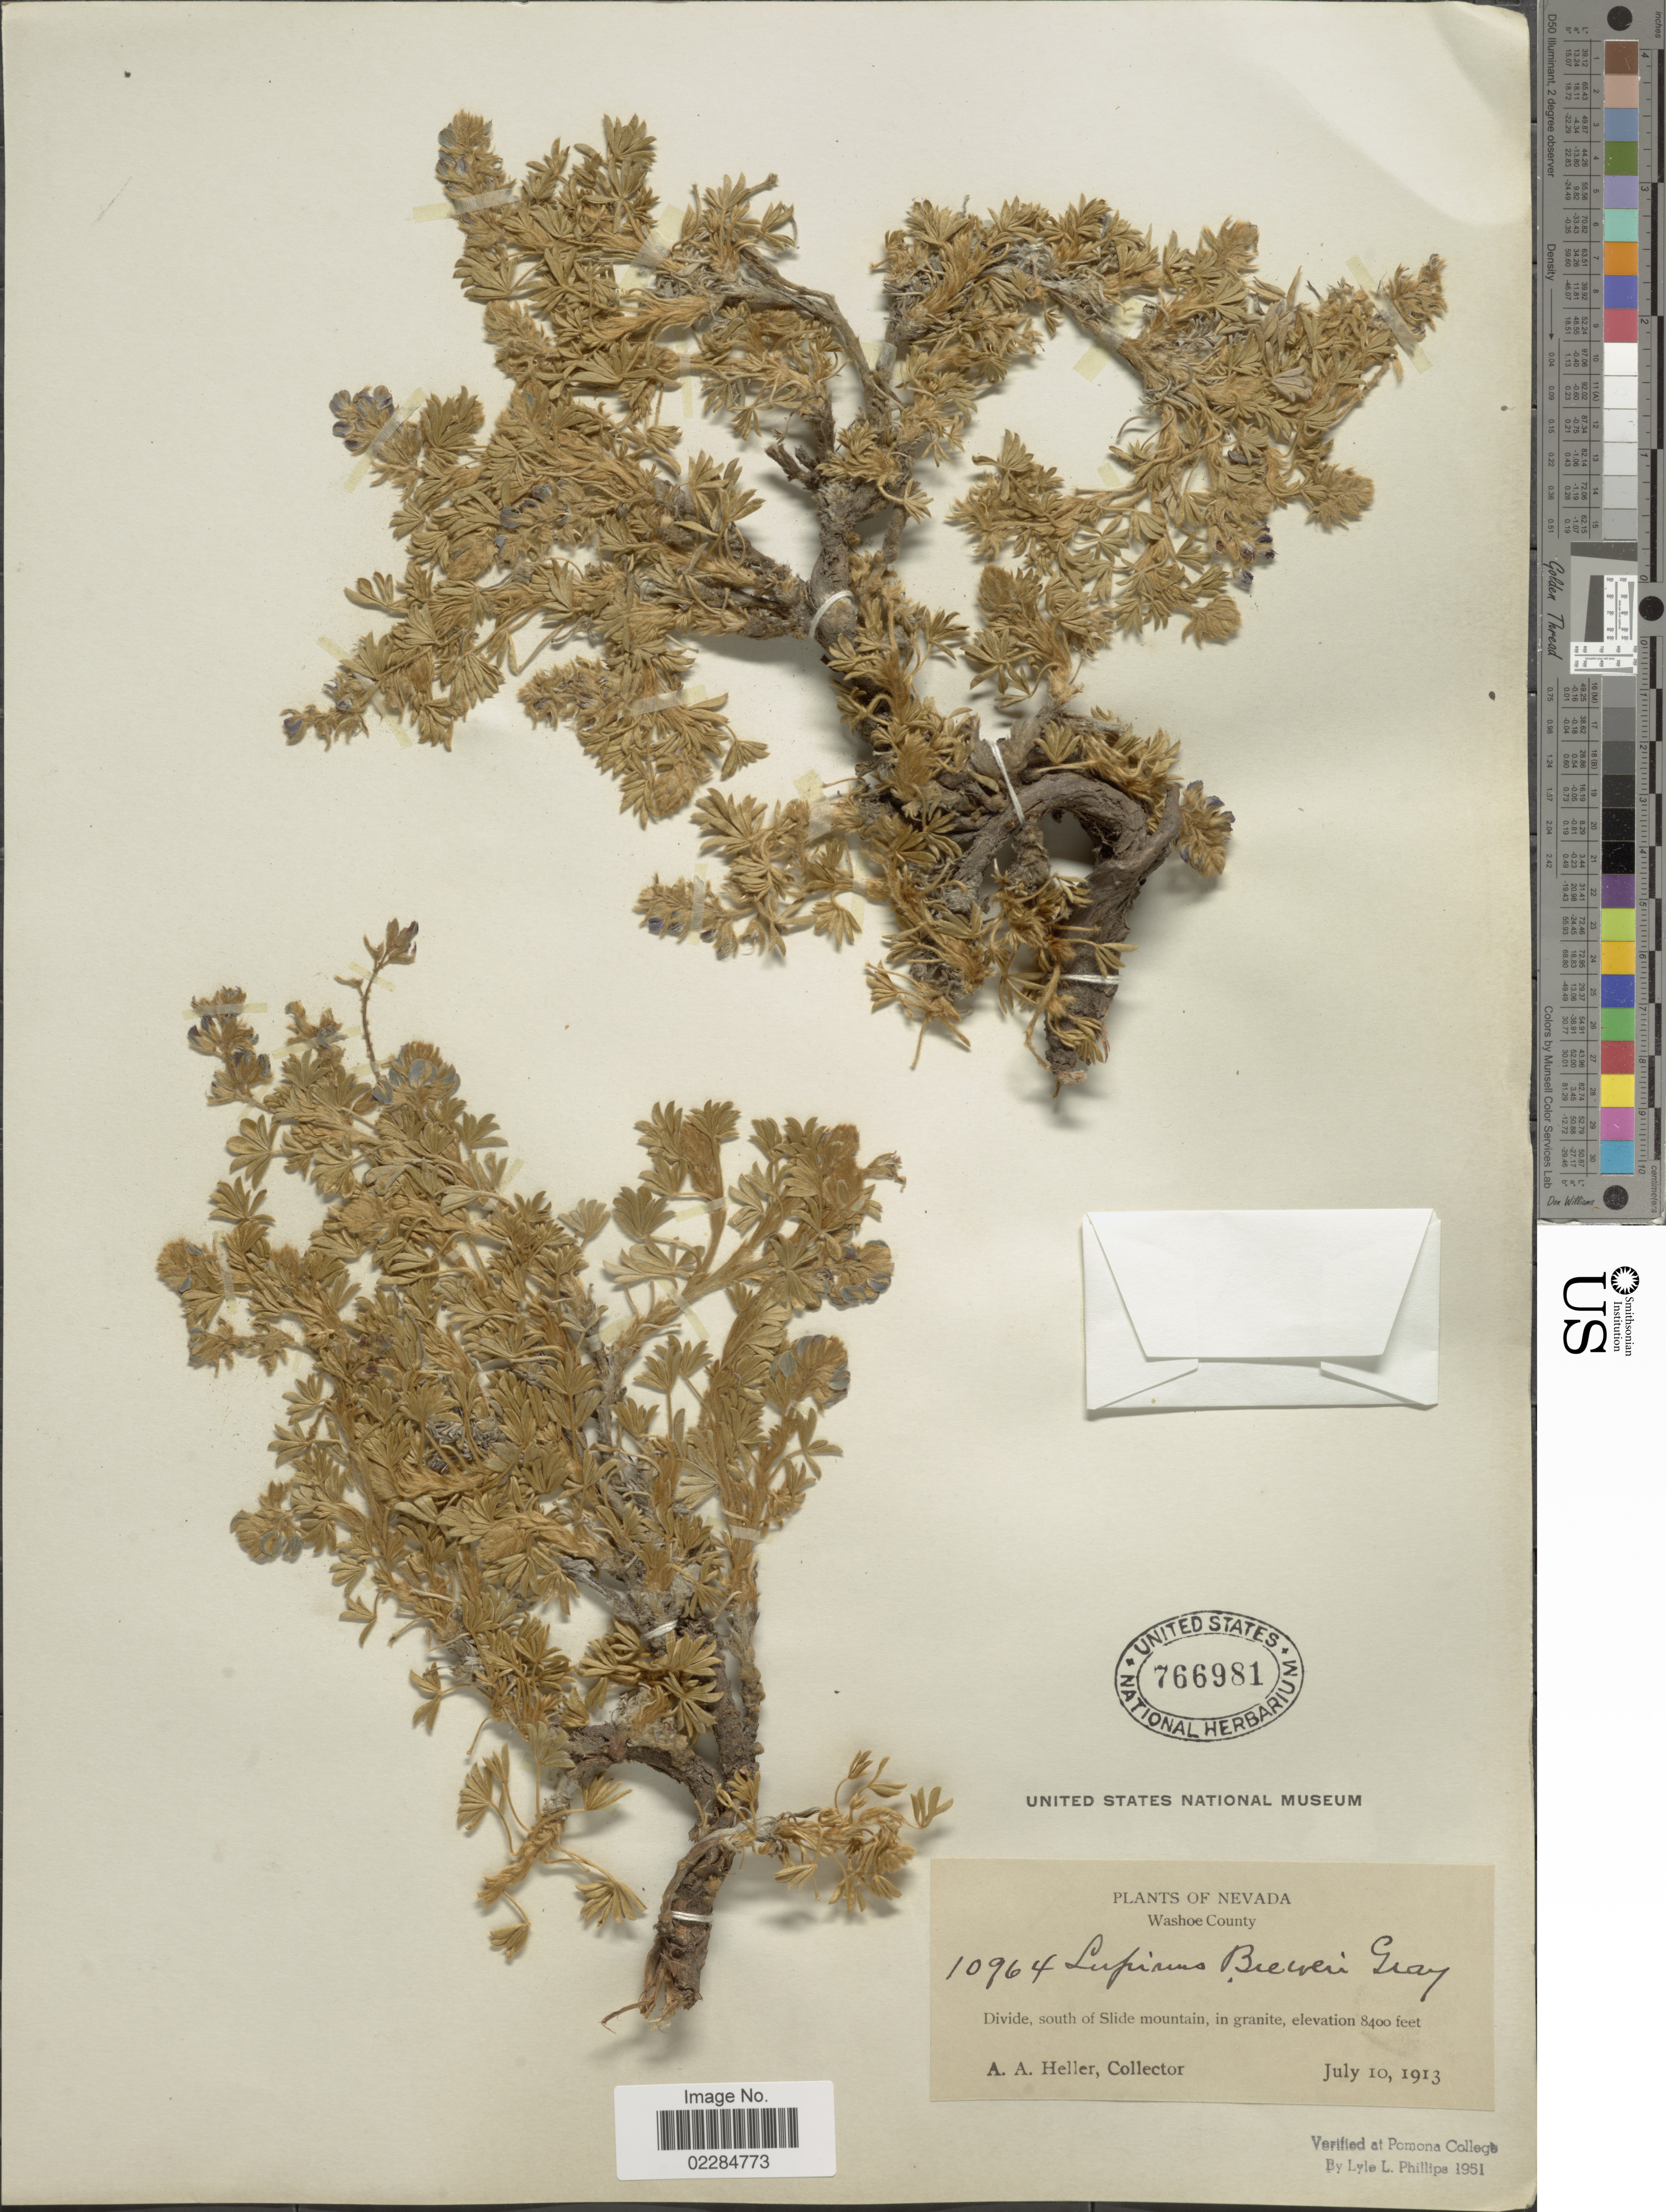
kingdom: Plantae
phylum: Tracheophyta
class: Magnoliopsida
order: Fabales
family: Fabaceae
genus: Lupinus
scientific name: Lupinus breweri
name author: A. Gray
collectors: A. A. Heller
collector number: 10964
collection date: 1913-07-10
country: United States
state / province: Nevada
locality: Washoe County. Divide, south of Slide mountain, in granite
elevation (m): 2560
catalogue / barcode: US 766981